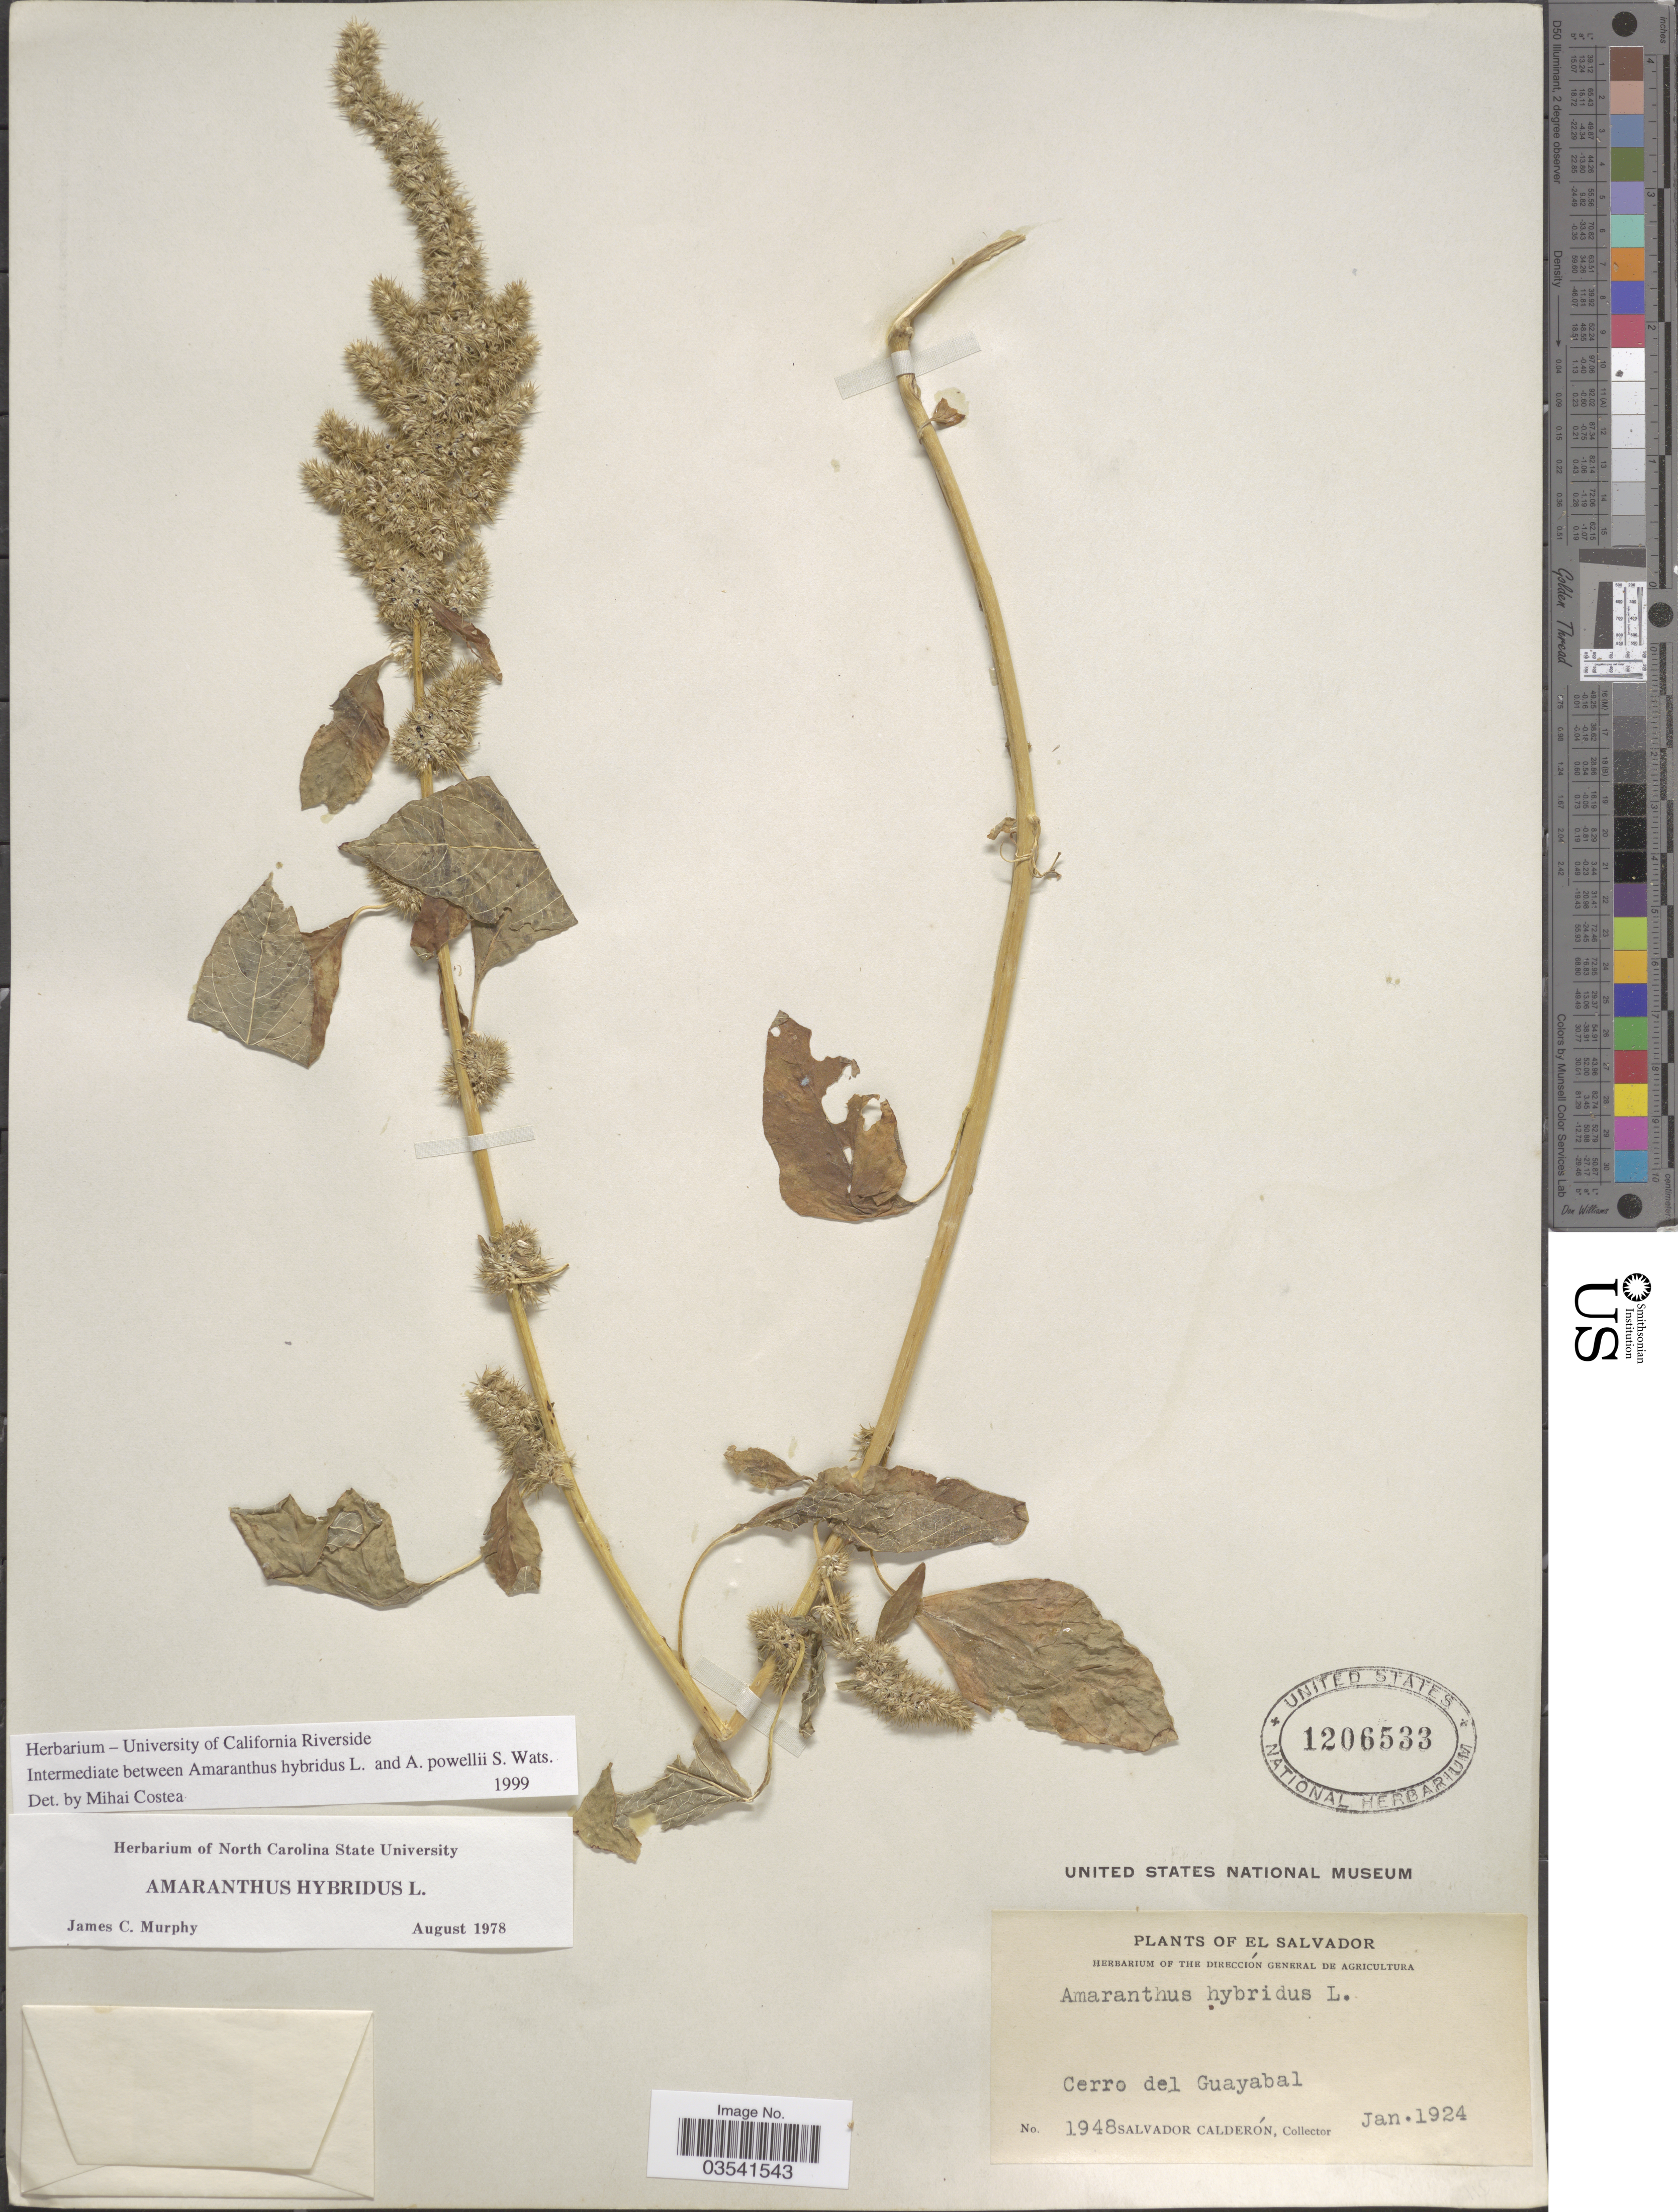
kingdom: Plantae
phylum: Tracheophyta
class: Magnoliopsida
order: Caryophyllales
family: Amaranthaceae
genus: Amaranthus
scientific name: Amaranthus hybridus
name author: L.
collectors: S. Calderón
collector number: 1948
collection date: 1924-01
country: El Salvador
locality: Cerro del Guayabal.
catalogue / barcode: US 1206533